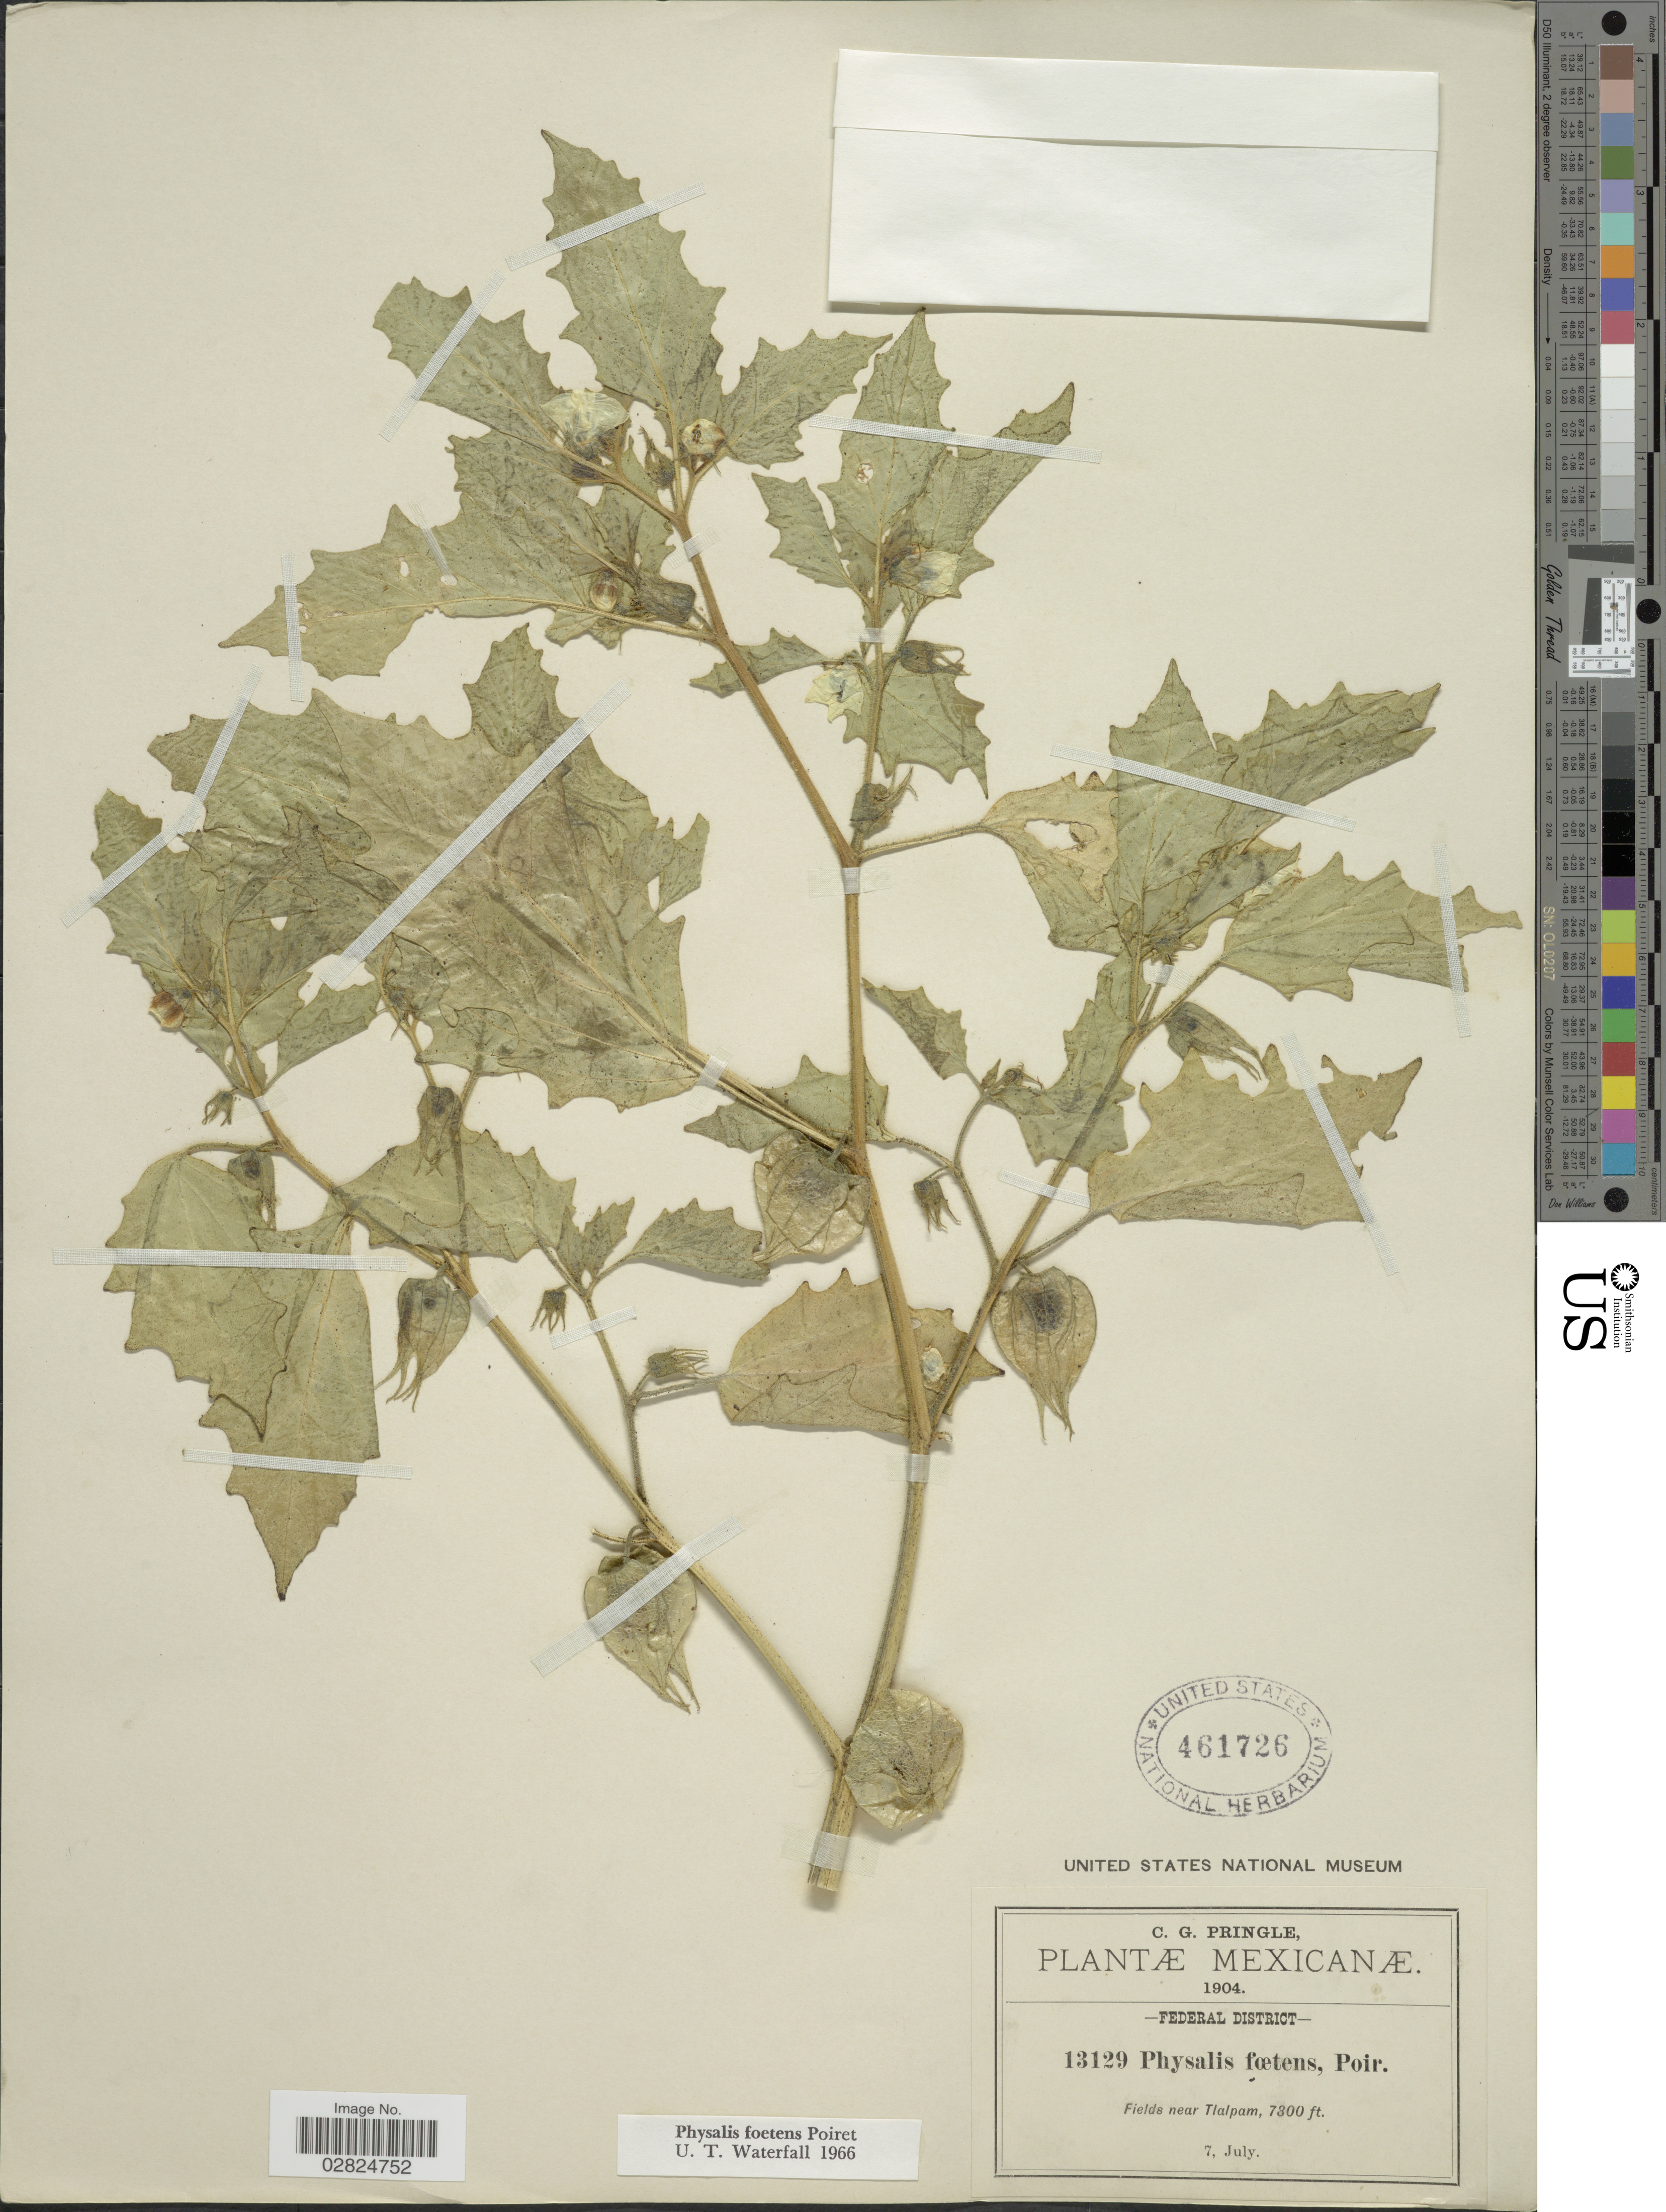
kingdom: Plantae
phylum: Tracheophyta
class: Magnoliopsida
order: Solanales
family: Solanaceae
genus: Physalis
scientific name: Physalis foetens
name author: Poir.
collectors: C. G. Pringle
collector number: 13129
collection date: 1904-07-07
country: Mexico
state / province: Distrito Federal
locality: Fields near Tlalpam.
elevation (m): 2225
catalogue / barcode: US 461726